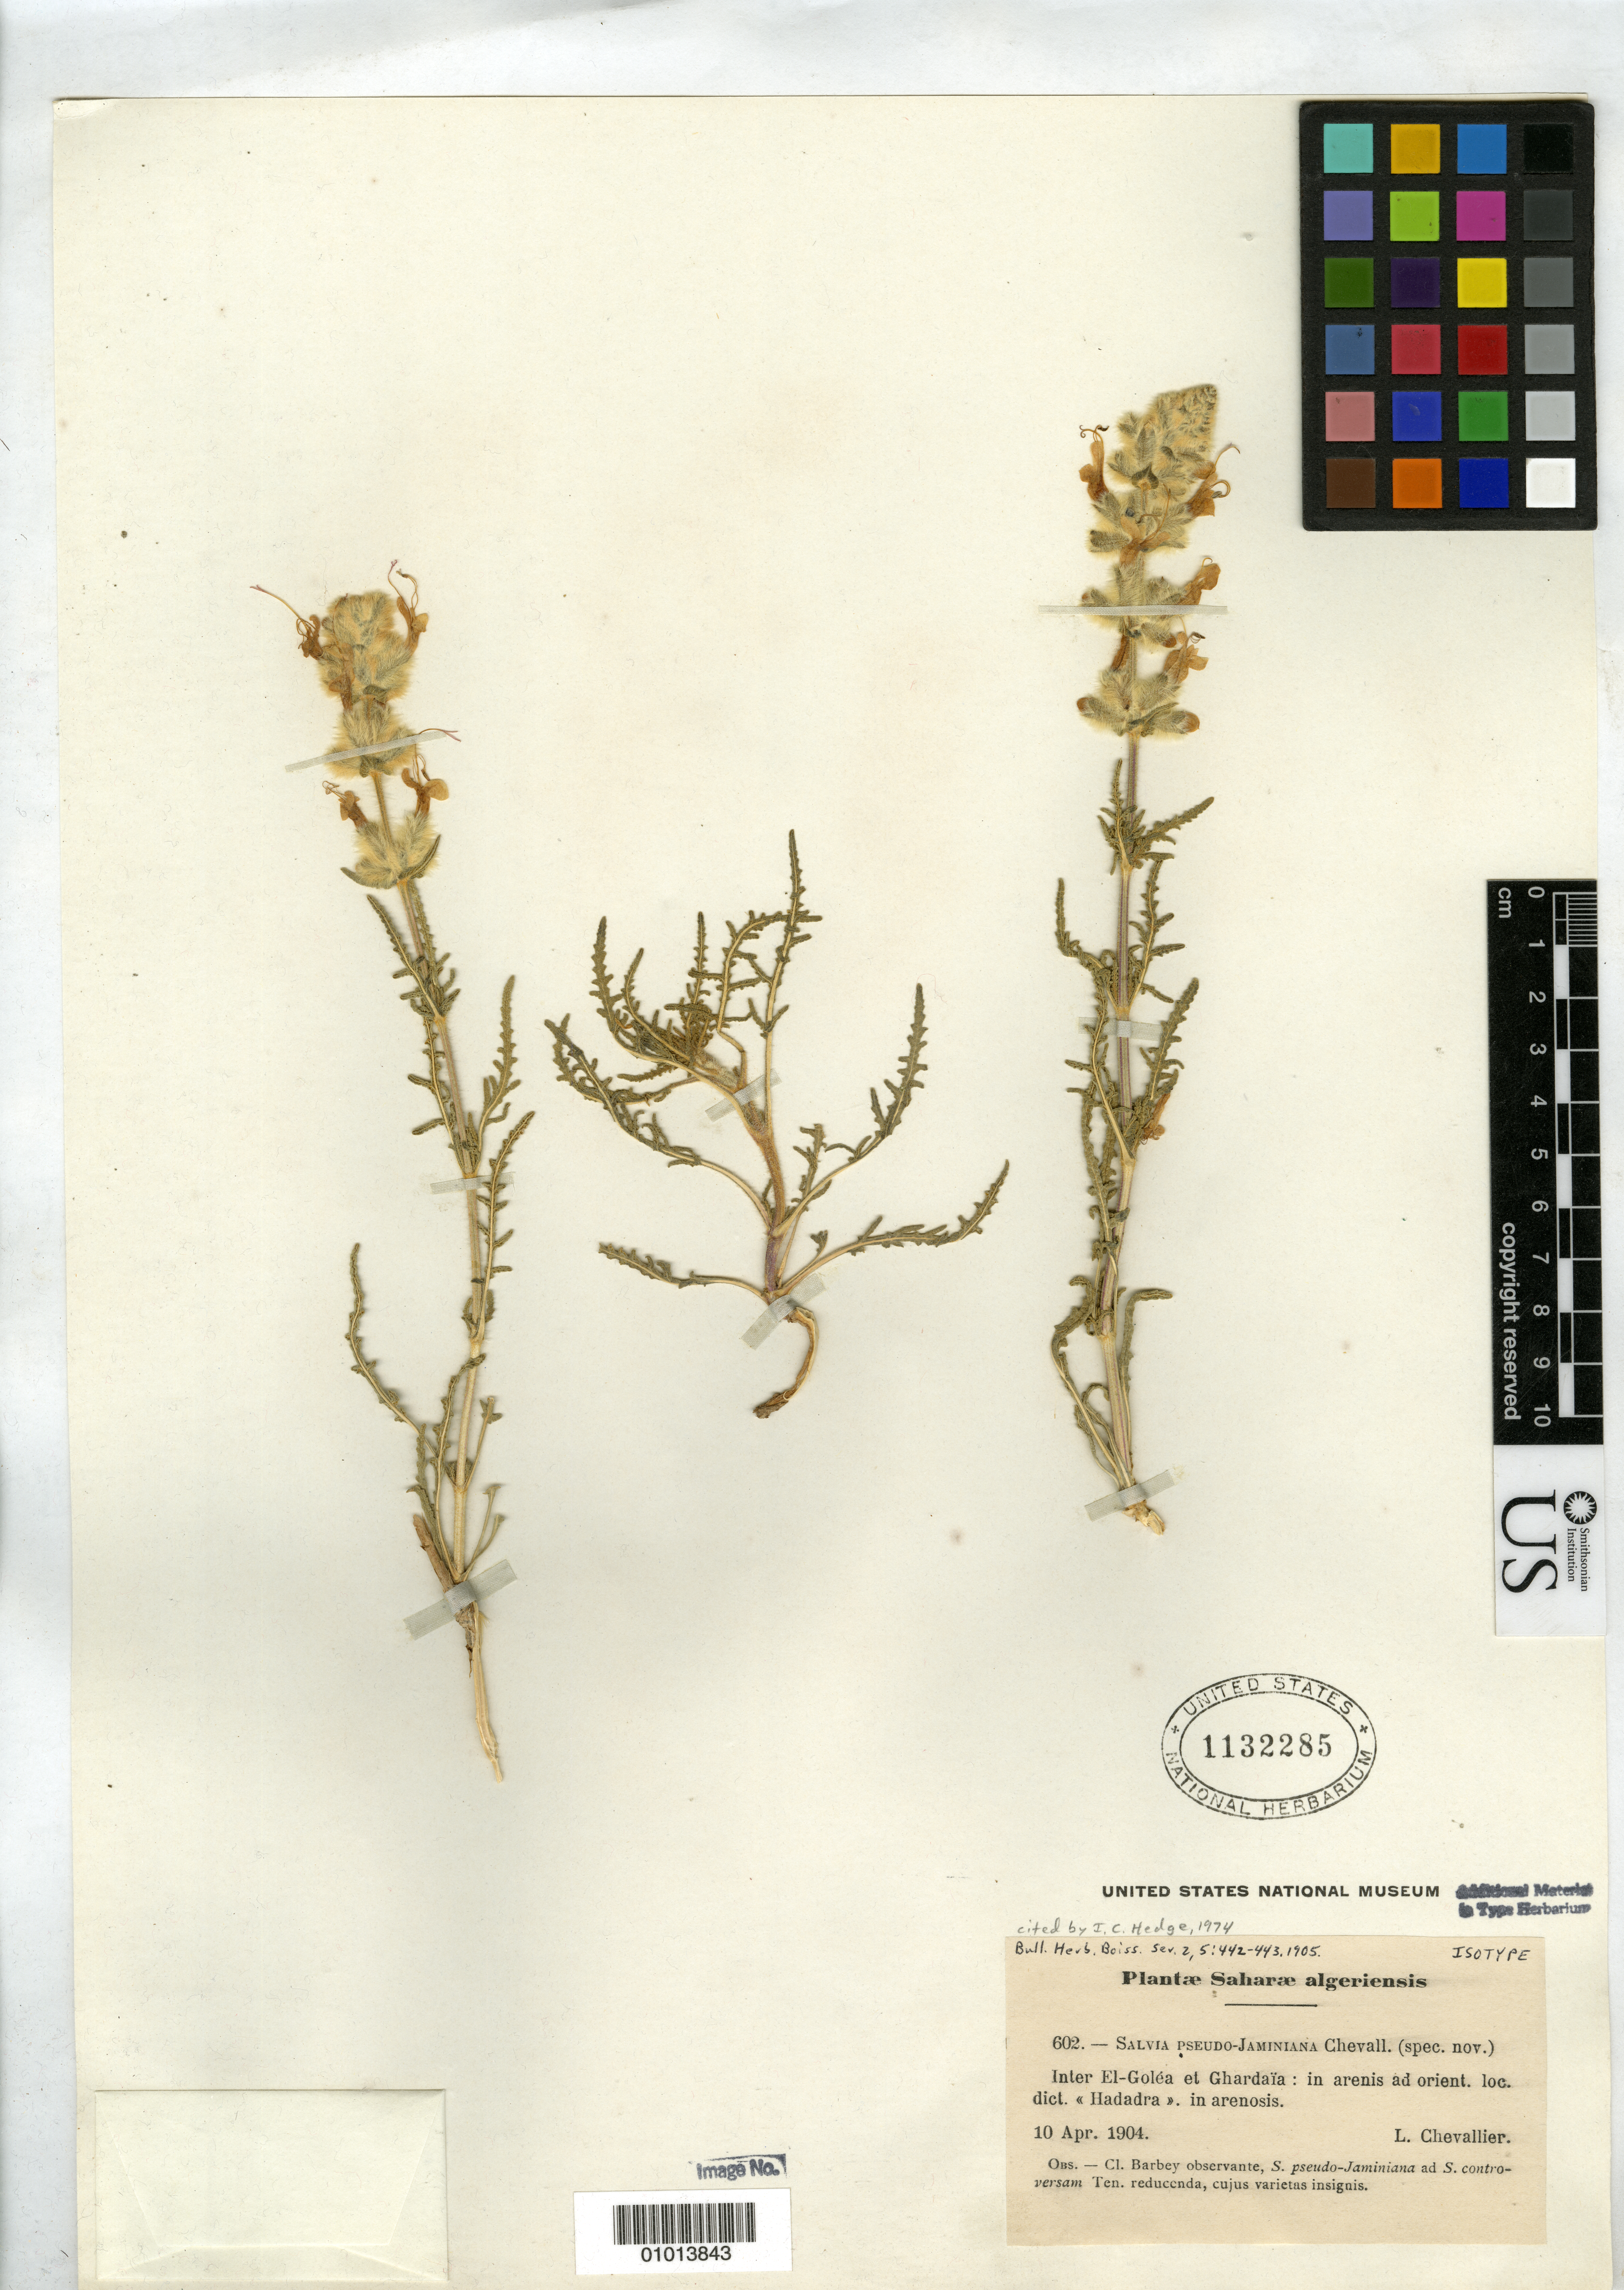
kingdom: Plantae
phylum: Tracheophyta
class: Magnoliopsida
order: Lamiales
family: Lamiaceae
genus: Salvia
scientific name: Salvia pseudojaminiana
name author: L. Chevall.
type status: Isotype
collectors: L. Chevallier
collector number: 602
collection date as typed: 10 Apr 1904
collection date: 1904-04-10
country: Algeria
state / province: Ghardaia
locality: Inter El-Goléa & Ghardaia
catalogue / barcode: US 1132285